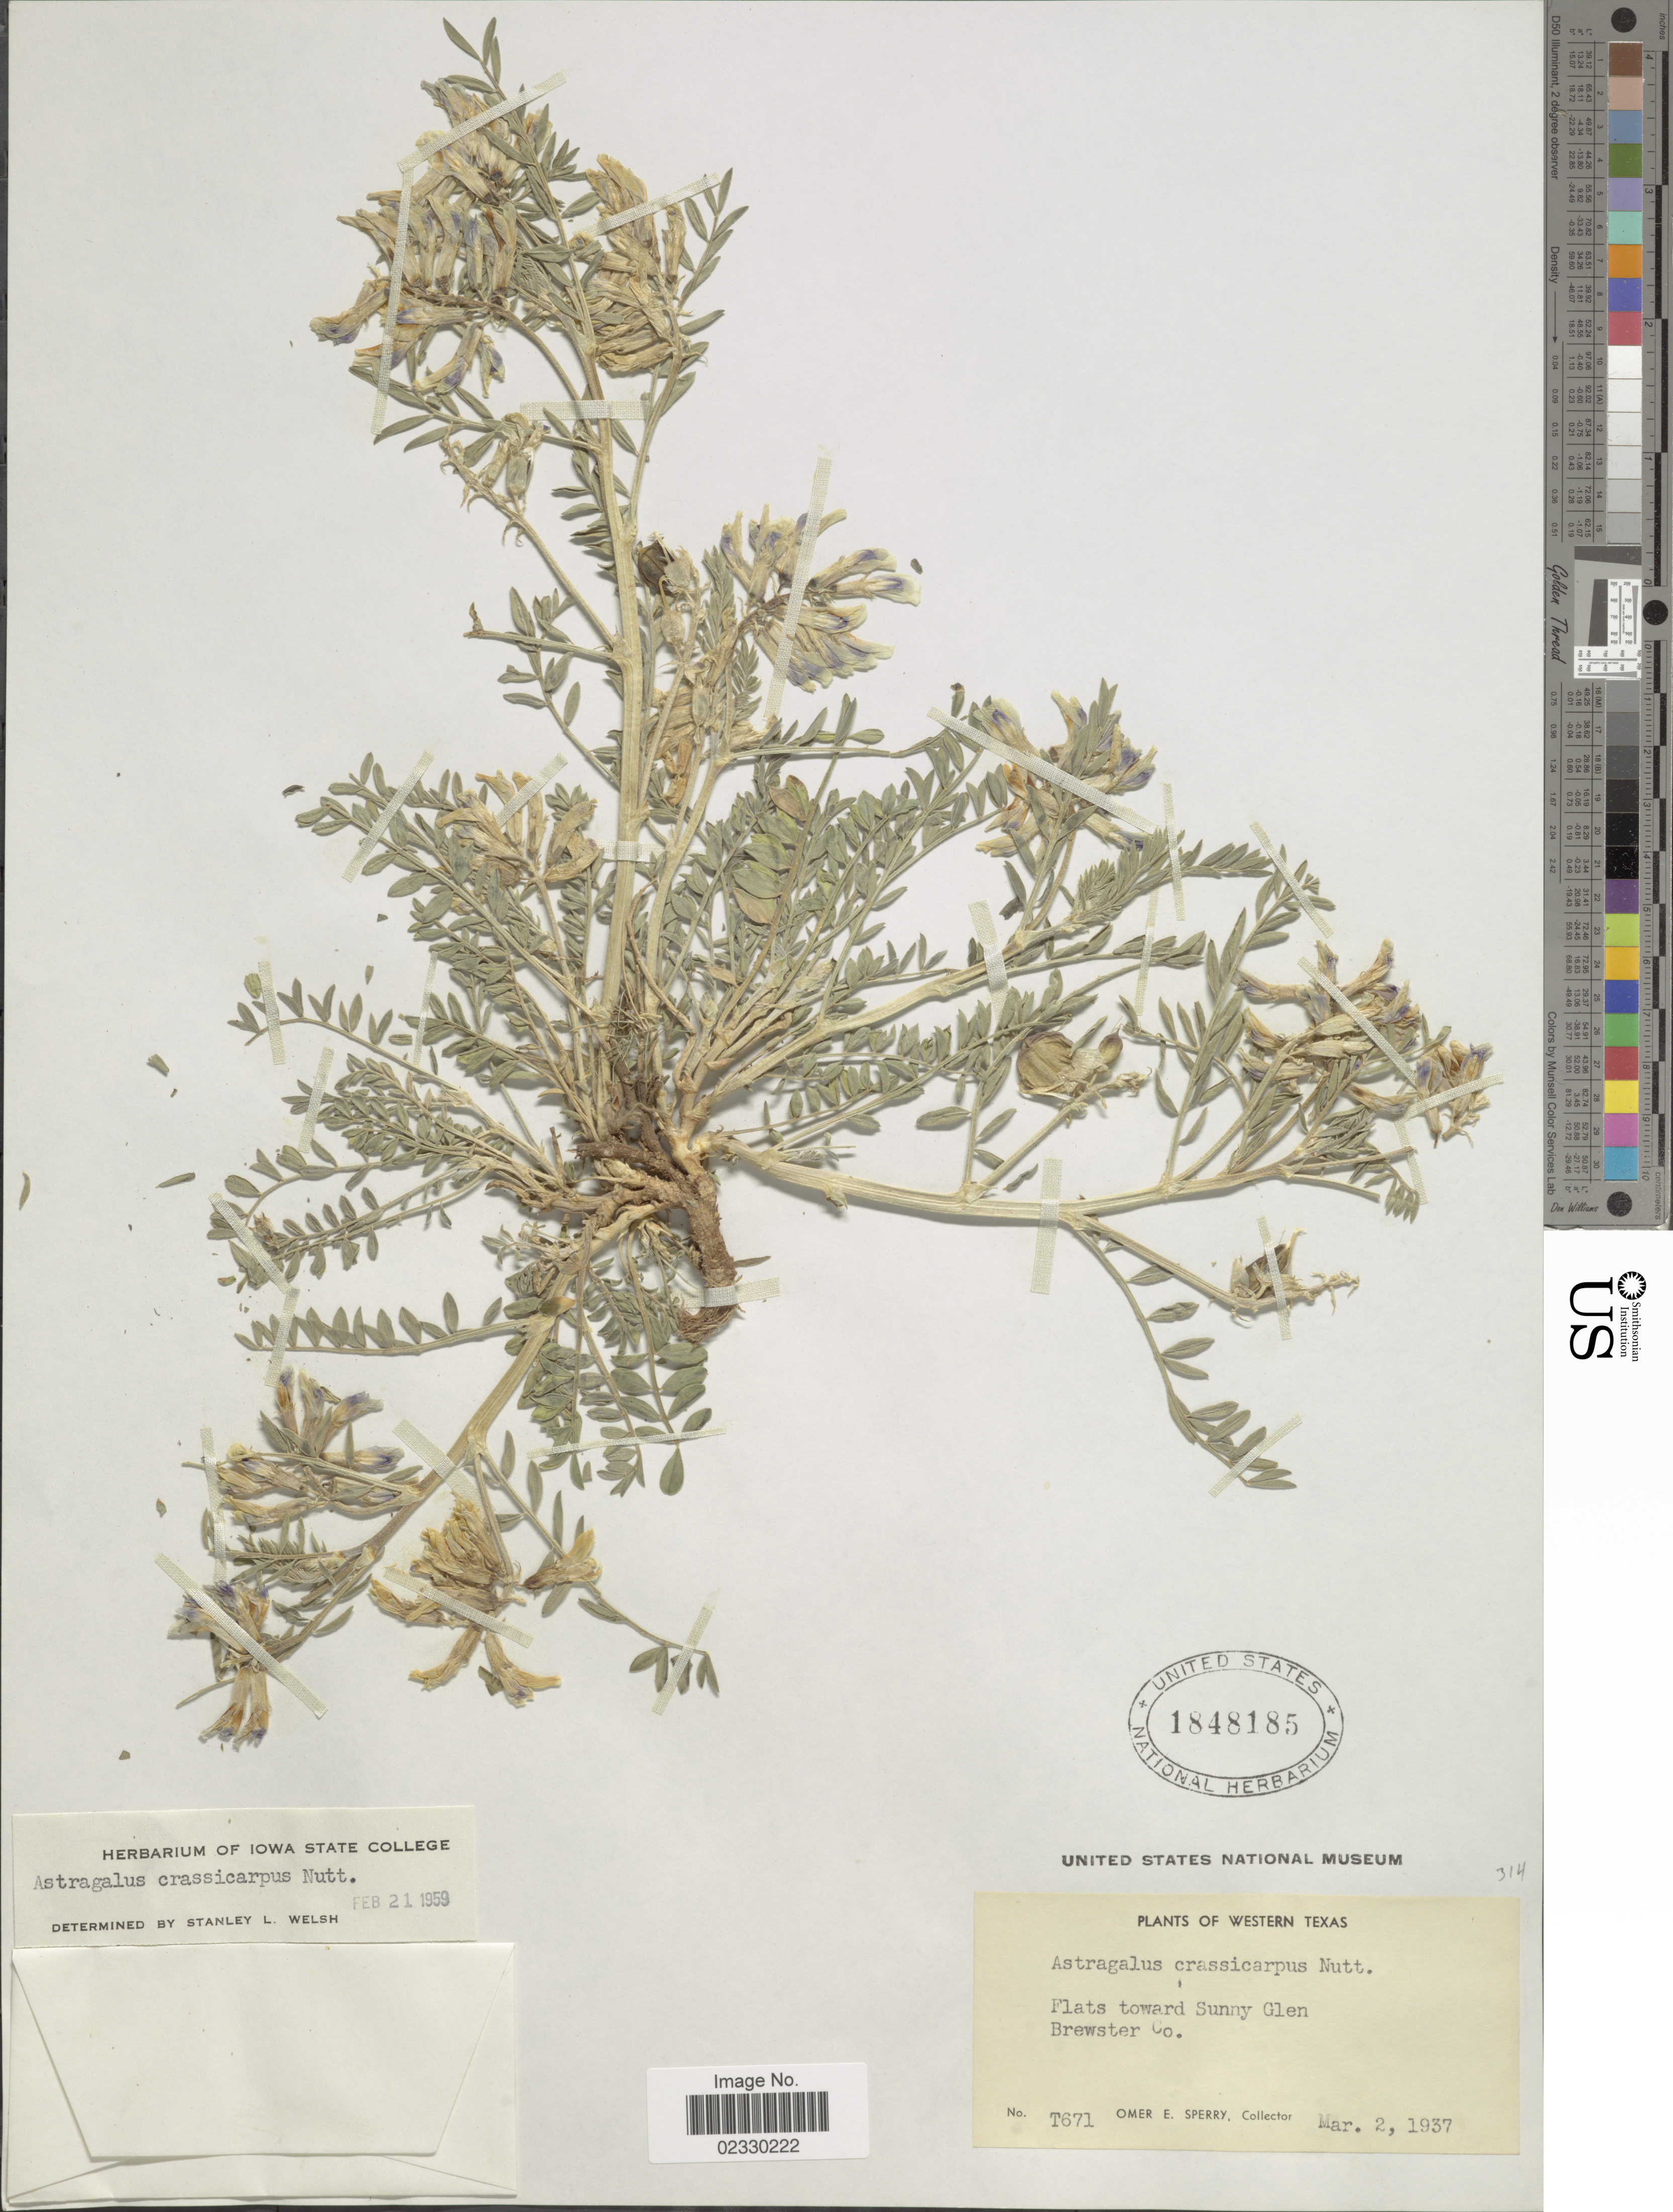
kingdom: Plantae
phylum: Tracheophyta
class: Magnoliopsida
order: Fabales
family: Fabaceae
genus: Astragalus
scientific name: Astragalus crassicarpus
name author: Nutt.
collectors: O. E. Sperry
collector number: T671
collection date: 1937-03-02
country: United States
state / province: Texas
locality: Western Texas, Flats toward Sunny Glen, Brewster Co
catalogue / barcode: US 1848185